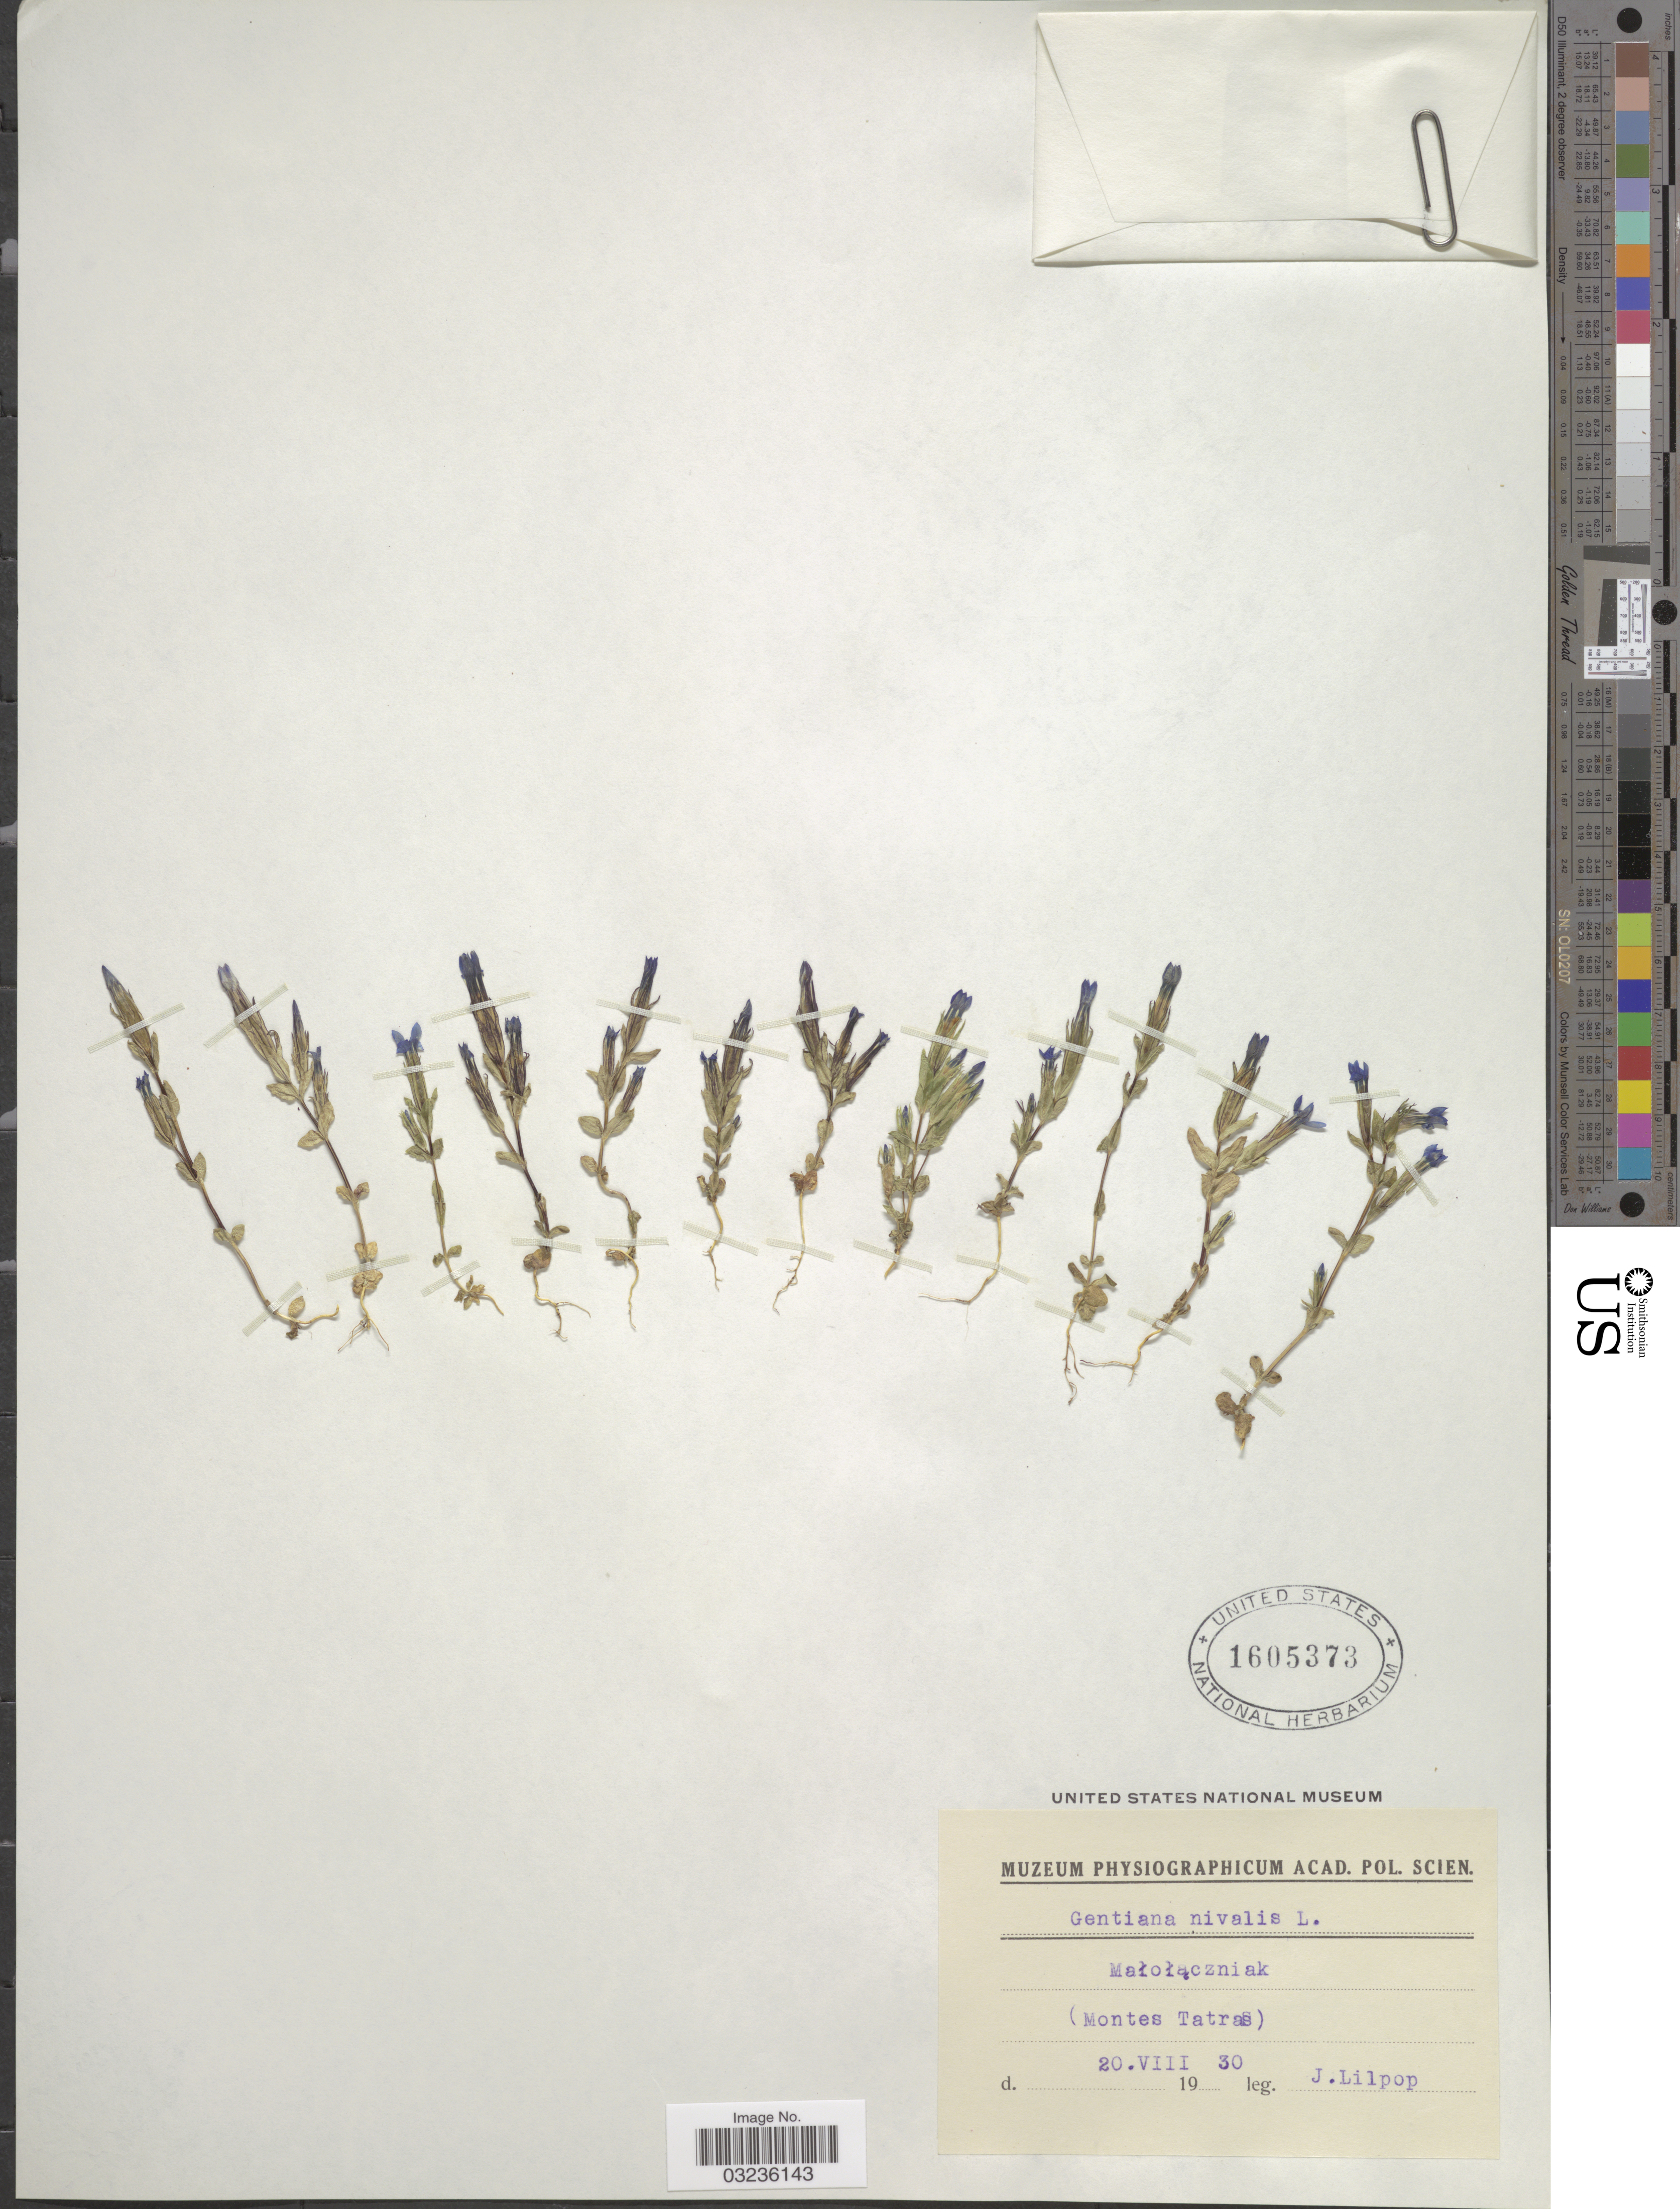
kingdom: Plantae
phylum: Tracheophyta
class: Magnoliopsida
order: Gentianales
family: Gentianaceae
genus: Gentiana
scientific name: Gentiana nivalis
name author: L.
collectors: J. Lilpop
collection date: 1930-08-20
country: Poland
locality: Malolaczniak, (Montes Tatras).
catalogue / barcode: US 1605373